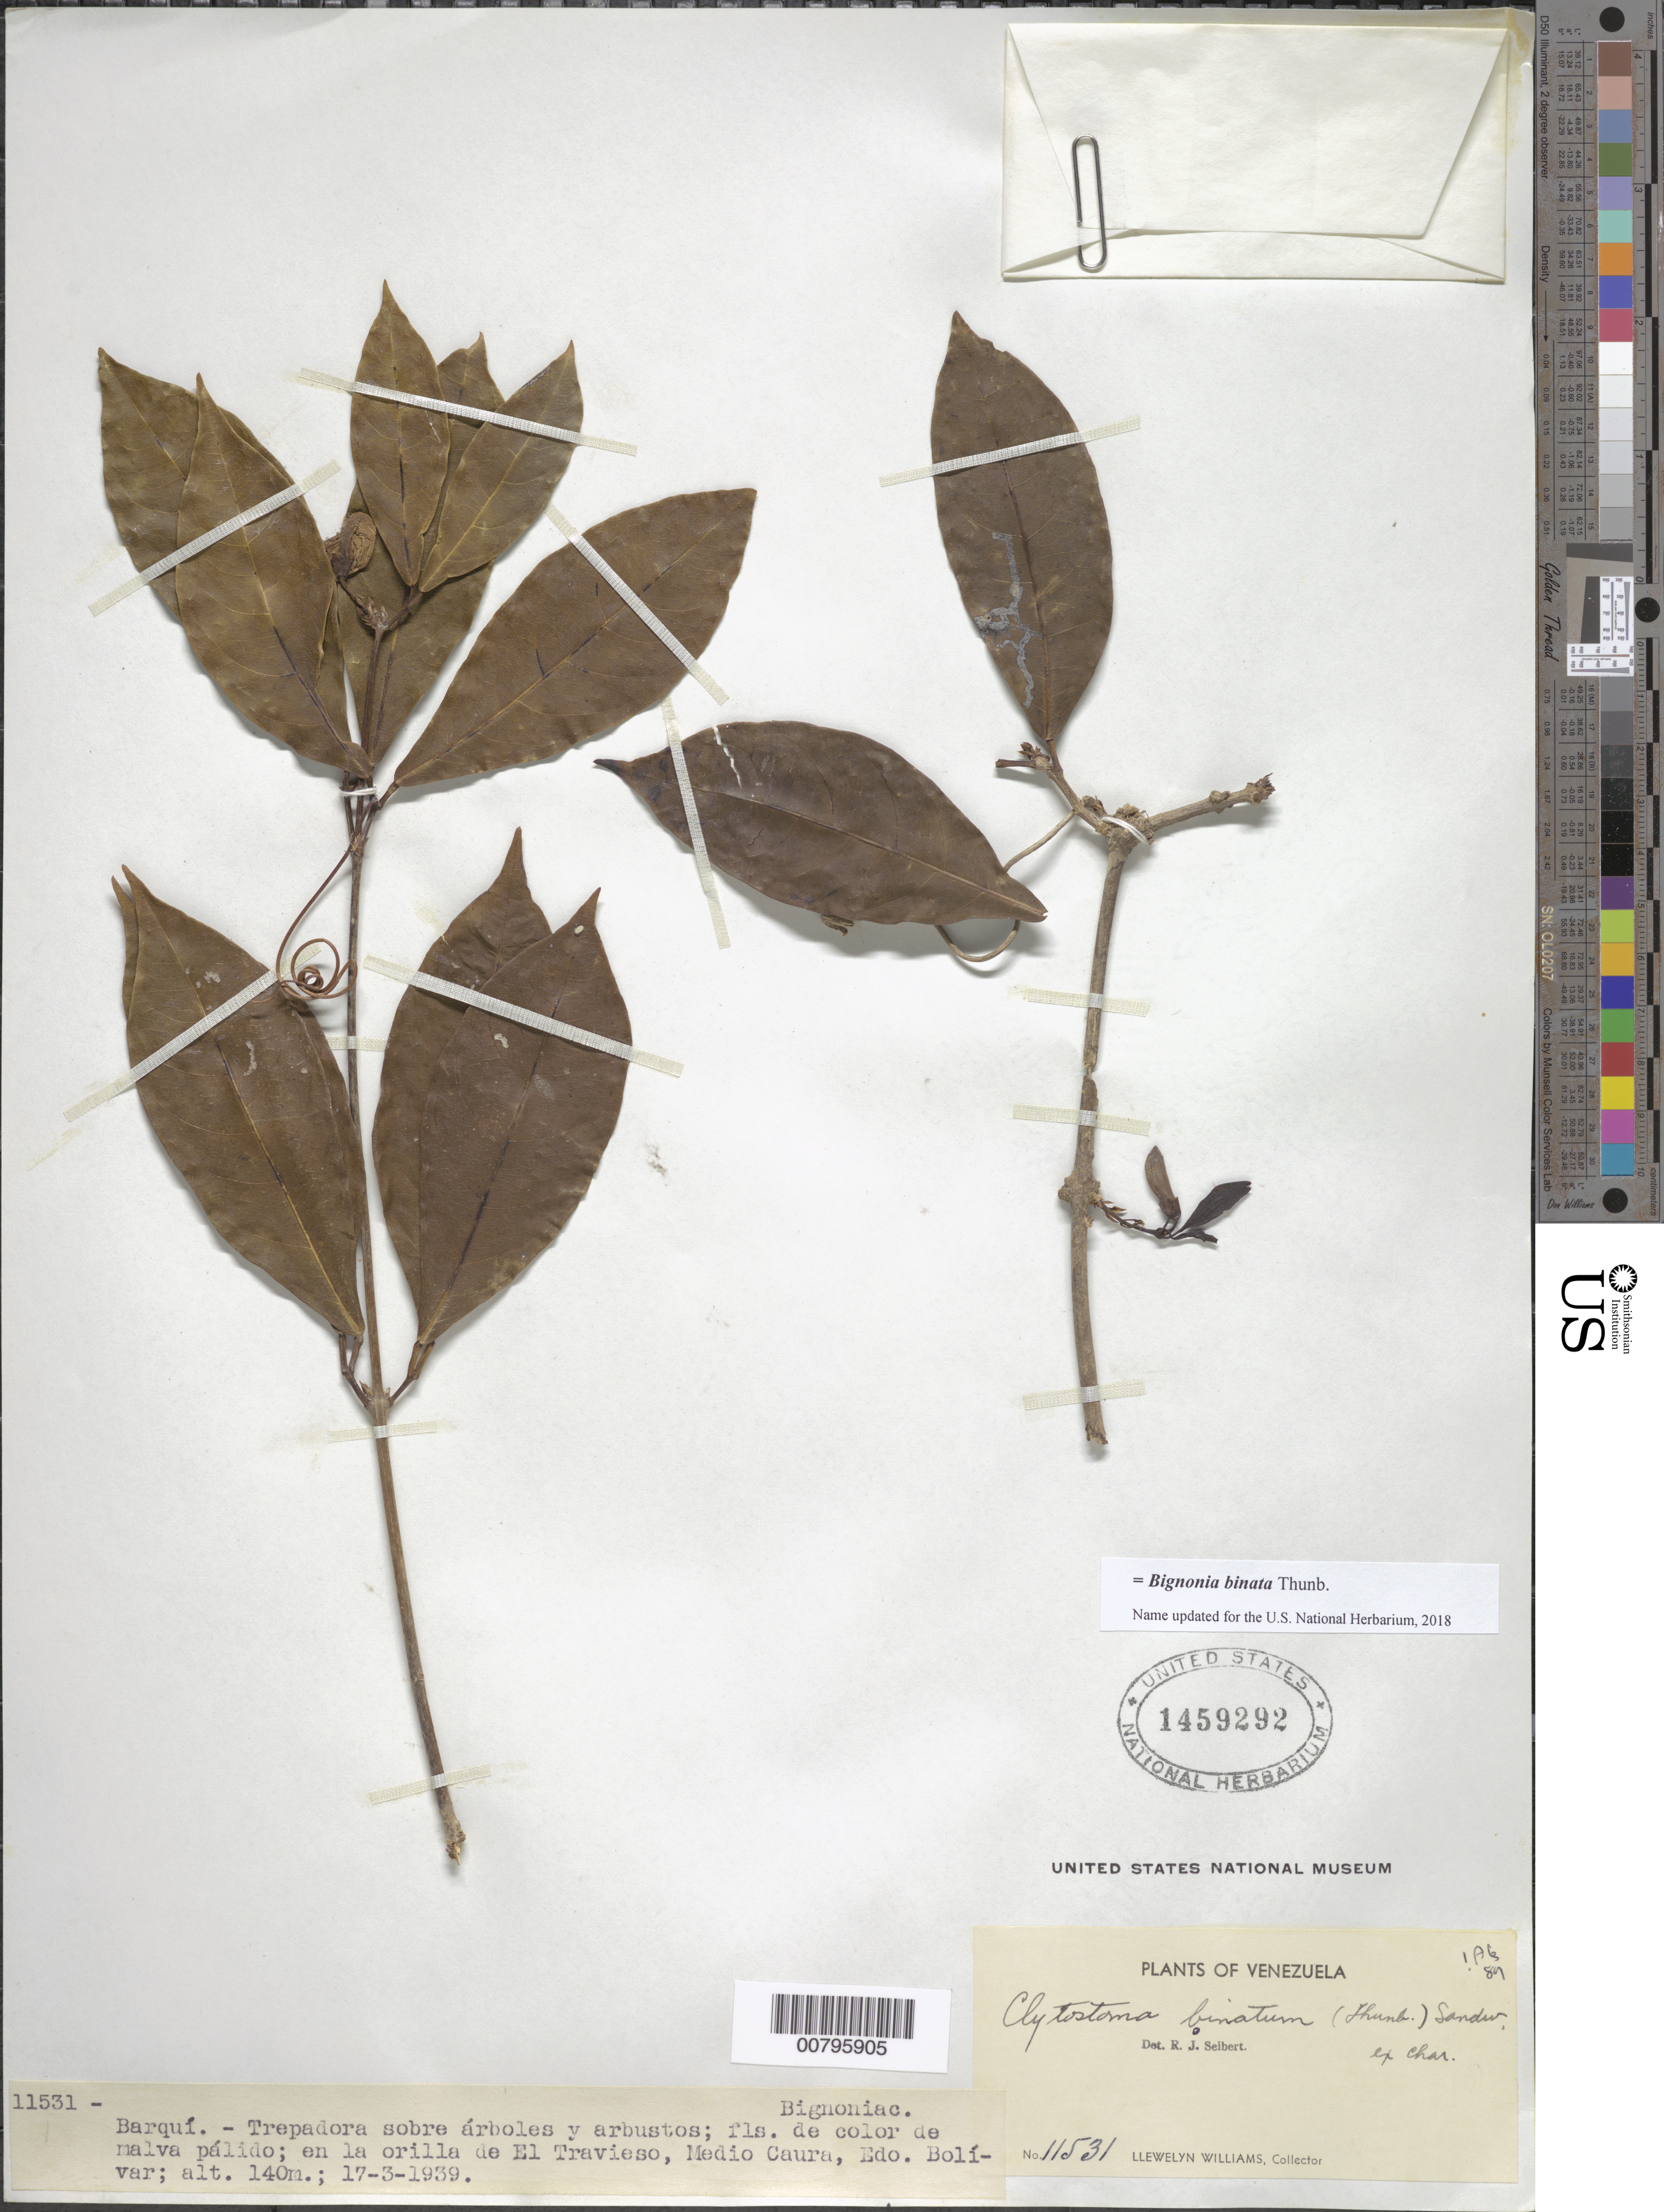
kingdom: Plantae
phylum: Tracheophyta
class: Magnoliopsida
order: Lamiales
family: Bignoniaceae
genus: Bignonia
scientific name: Bignonia binata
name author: Thunb.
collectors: Ll. Williams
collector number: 11531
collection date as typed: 17-Mar-39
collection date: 1939-03-17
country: Venezuela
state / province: Amazonas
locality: El Travieso. Medio Caura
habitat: En la orilla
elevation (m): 140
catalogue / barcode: US 1459292